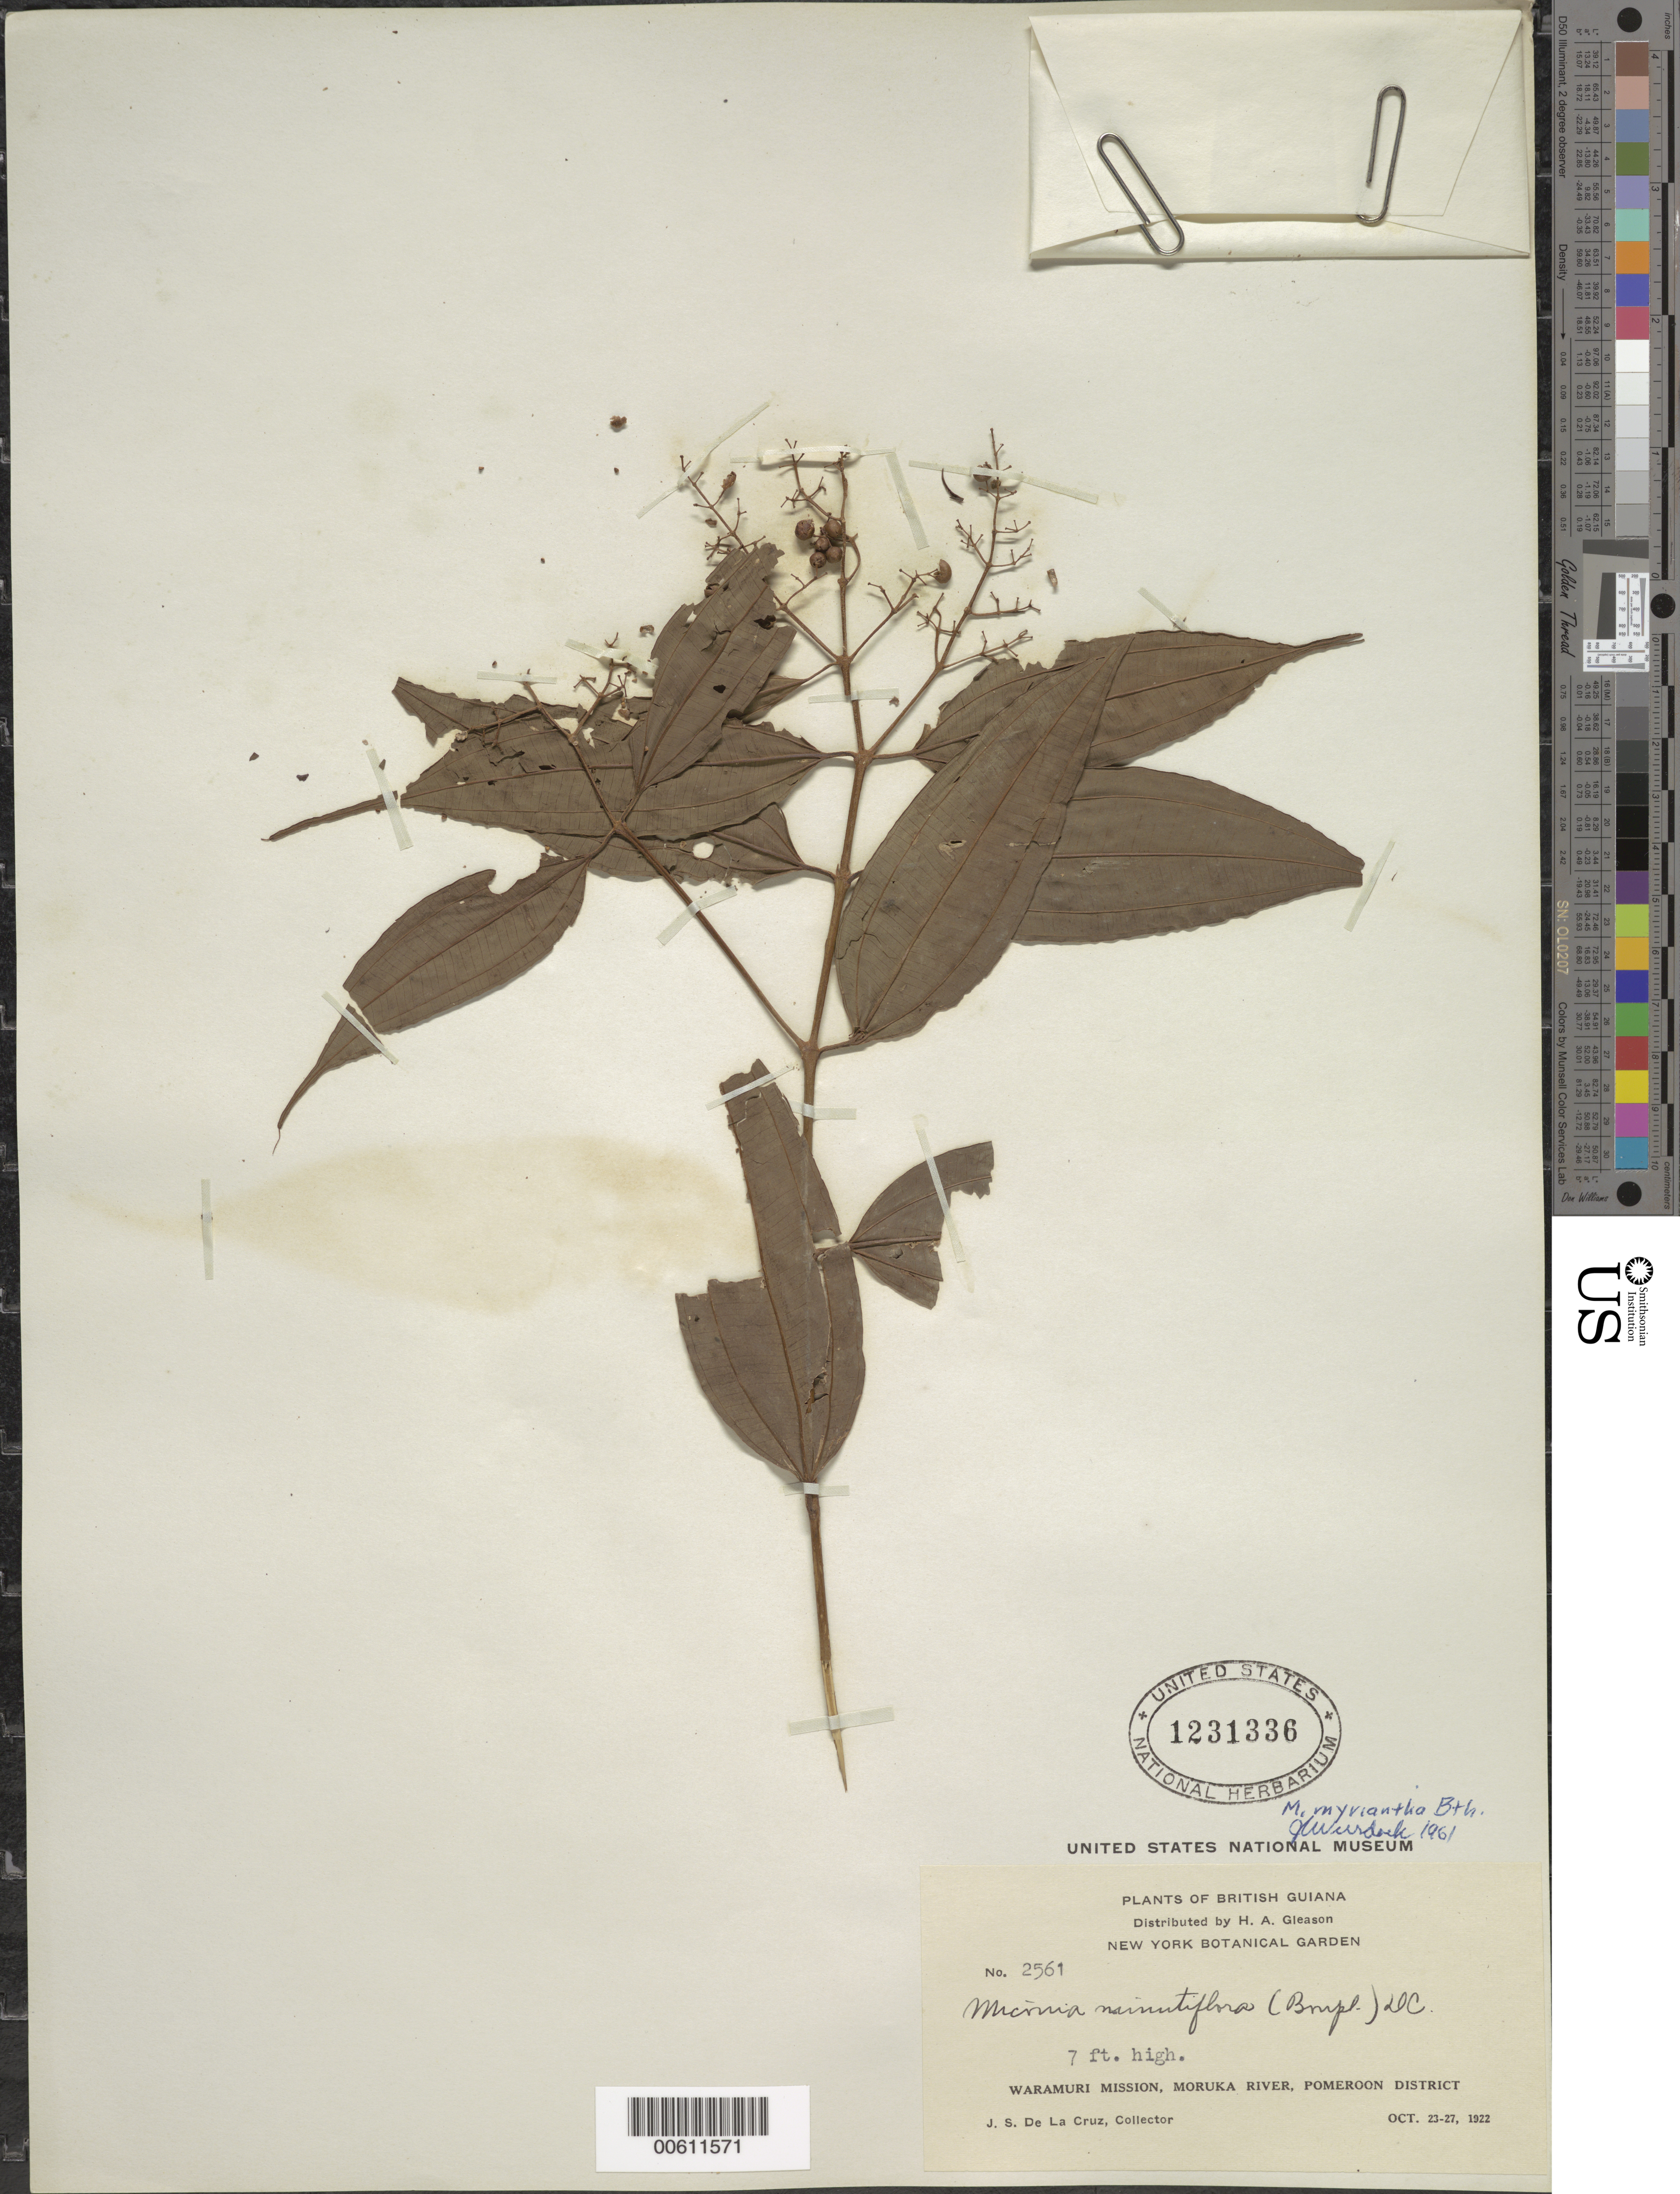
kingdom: Plantae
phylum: Tracheophyta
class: Magnoliopsida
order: Myrtales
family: Melastomataceae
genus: Miconia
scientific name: Miconia myriantha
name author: Benth.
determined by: Wurdack, John J., (US), US (UNITED STATES)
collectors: J. S. de la Cruz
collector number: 2561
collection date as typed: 23-Oct-22 to 27-Oct-22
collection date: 1922-10-23/1922-10-27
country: Guyana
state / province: Pomeroon-Supenaam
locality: Waramuri Mission, Moruka R., Pomeroon Dist.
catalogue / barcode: US 1231336